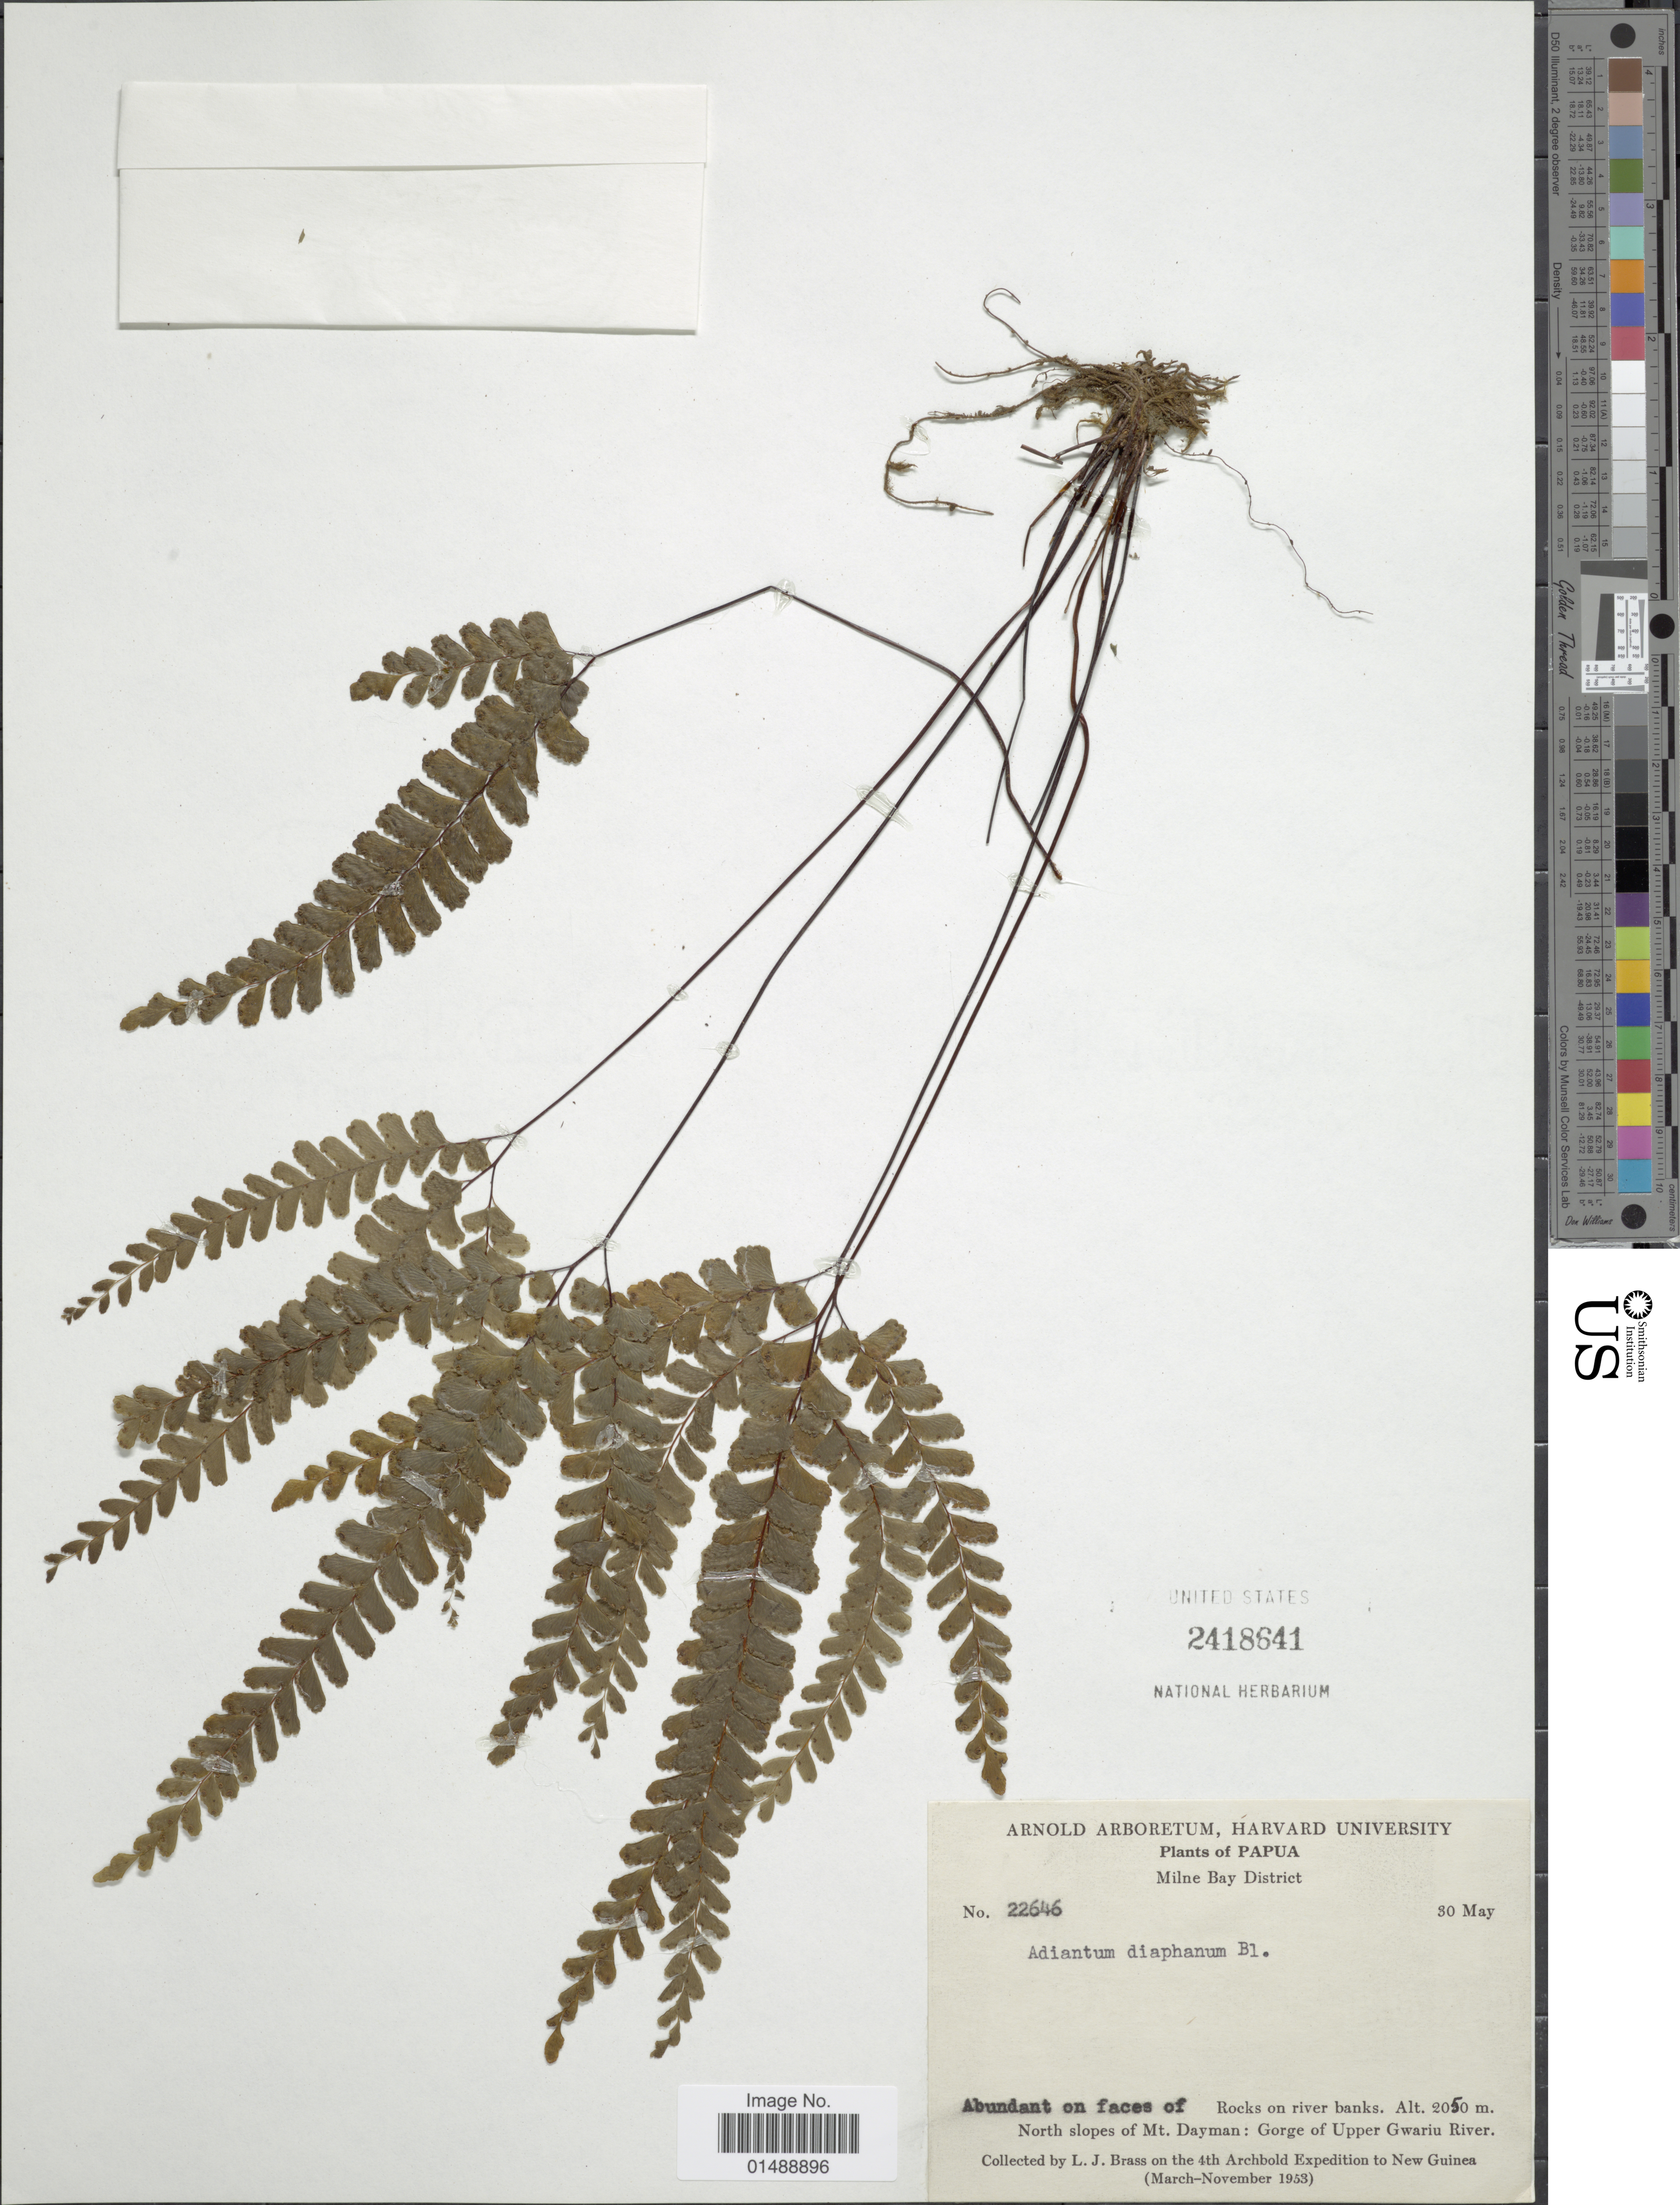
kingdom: Plantae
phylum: Tracheophyta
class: Polypodiopsida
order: Polypodiales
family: Pteridaceae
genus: Adiantum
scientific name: Adiantum diaphanum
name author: Blume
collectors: L. J. Brass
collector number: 22646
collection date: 1953-05-30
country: Papua New Guinea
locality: Papua, Milne Bay District, North slopes of Mt. Dayman: Gorge of Upper Gwariu River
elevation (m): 2050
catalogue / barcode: US 2418641